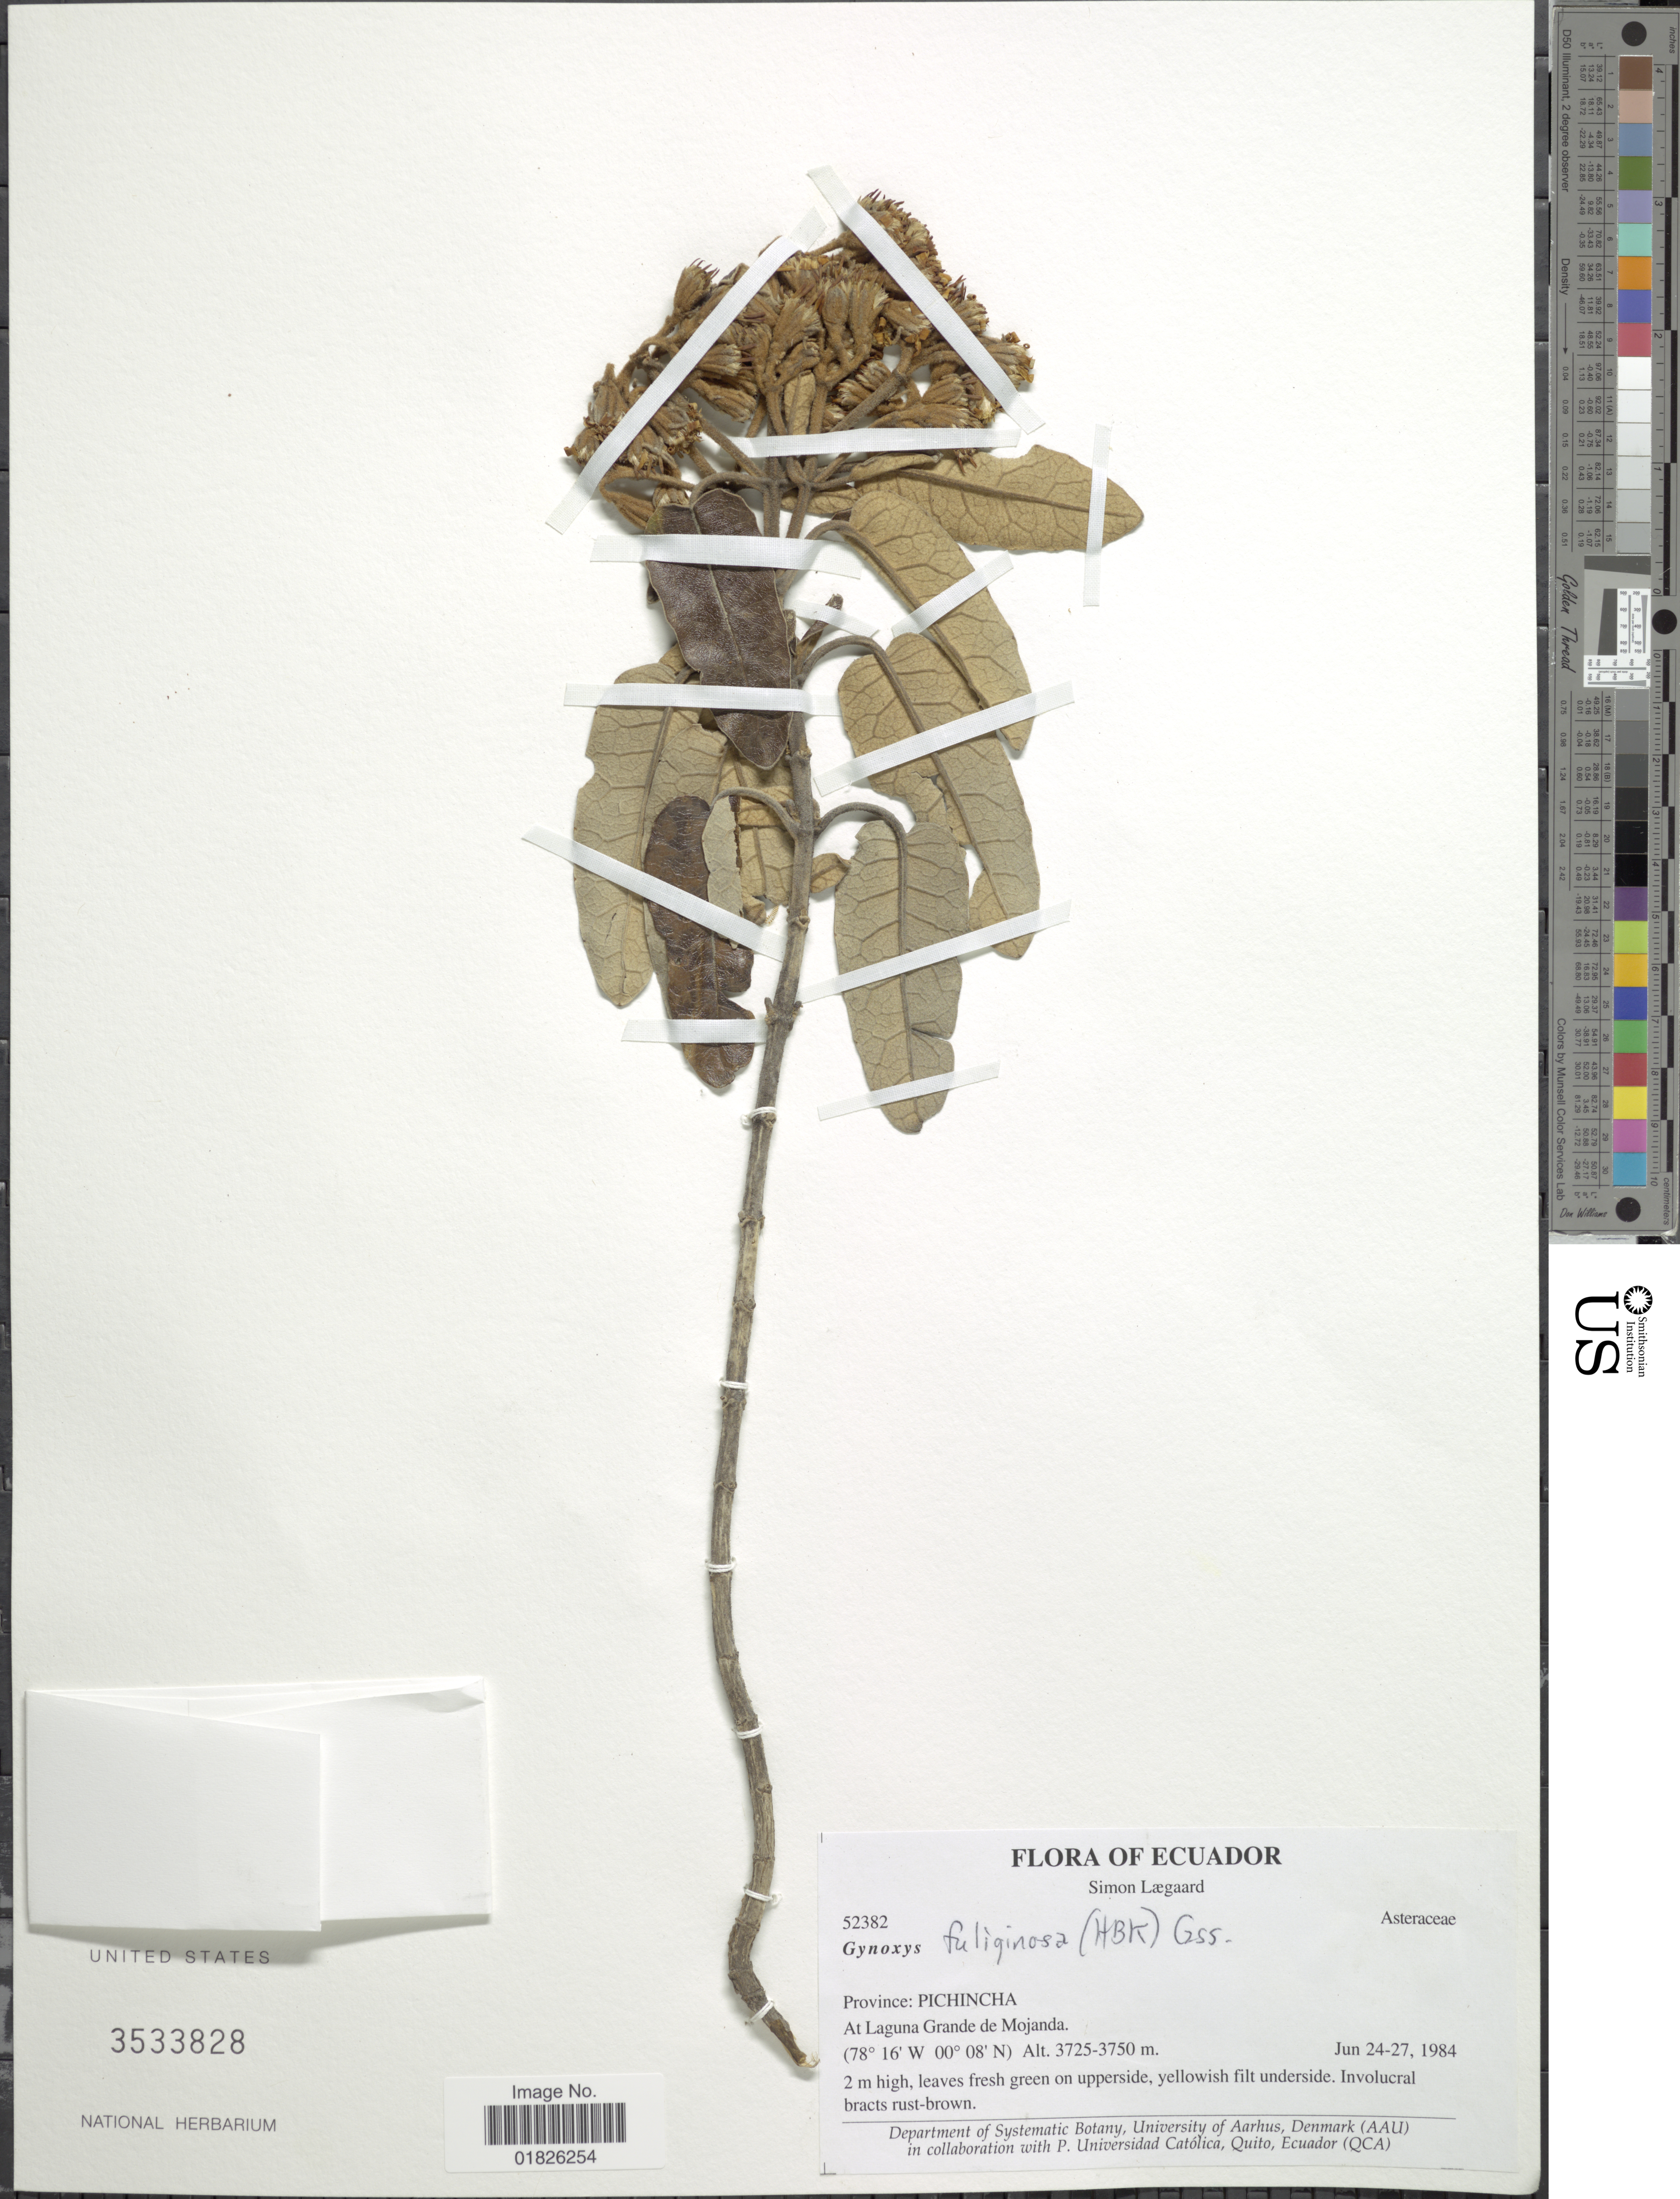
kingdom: Plantae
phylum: Tracheophyta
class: Magnoliopsida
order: Asterales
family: Asteraceae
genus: Gynoxys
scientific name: Gynoxys fuliginosa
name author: Cass.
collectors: S. Lægaard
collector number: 52382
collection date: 1984-06-24/1984-06-27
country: Ecuador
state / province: Pichincha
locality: At Laguna Grande de Mojanda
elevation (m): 3725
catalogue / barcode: US 3533828